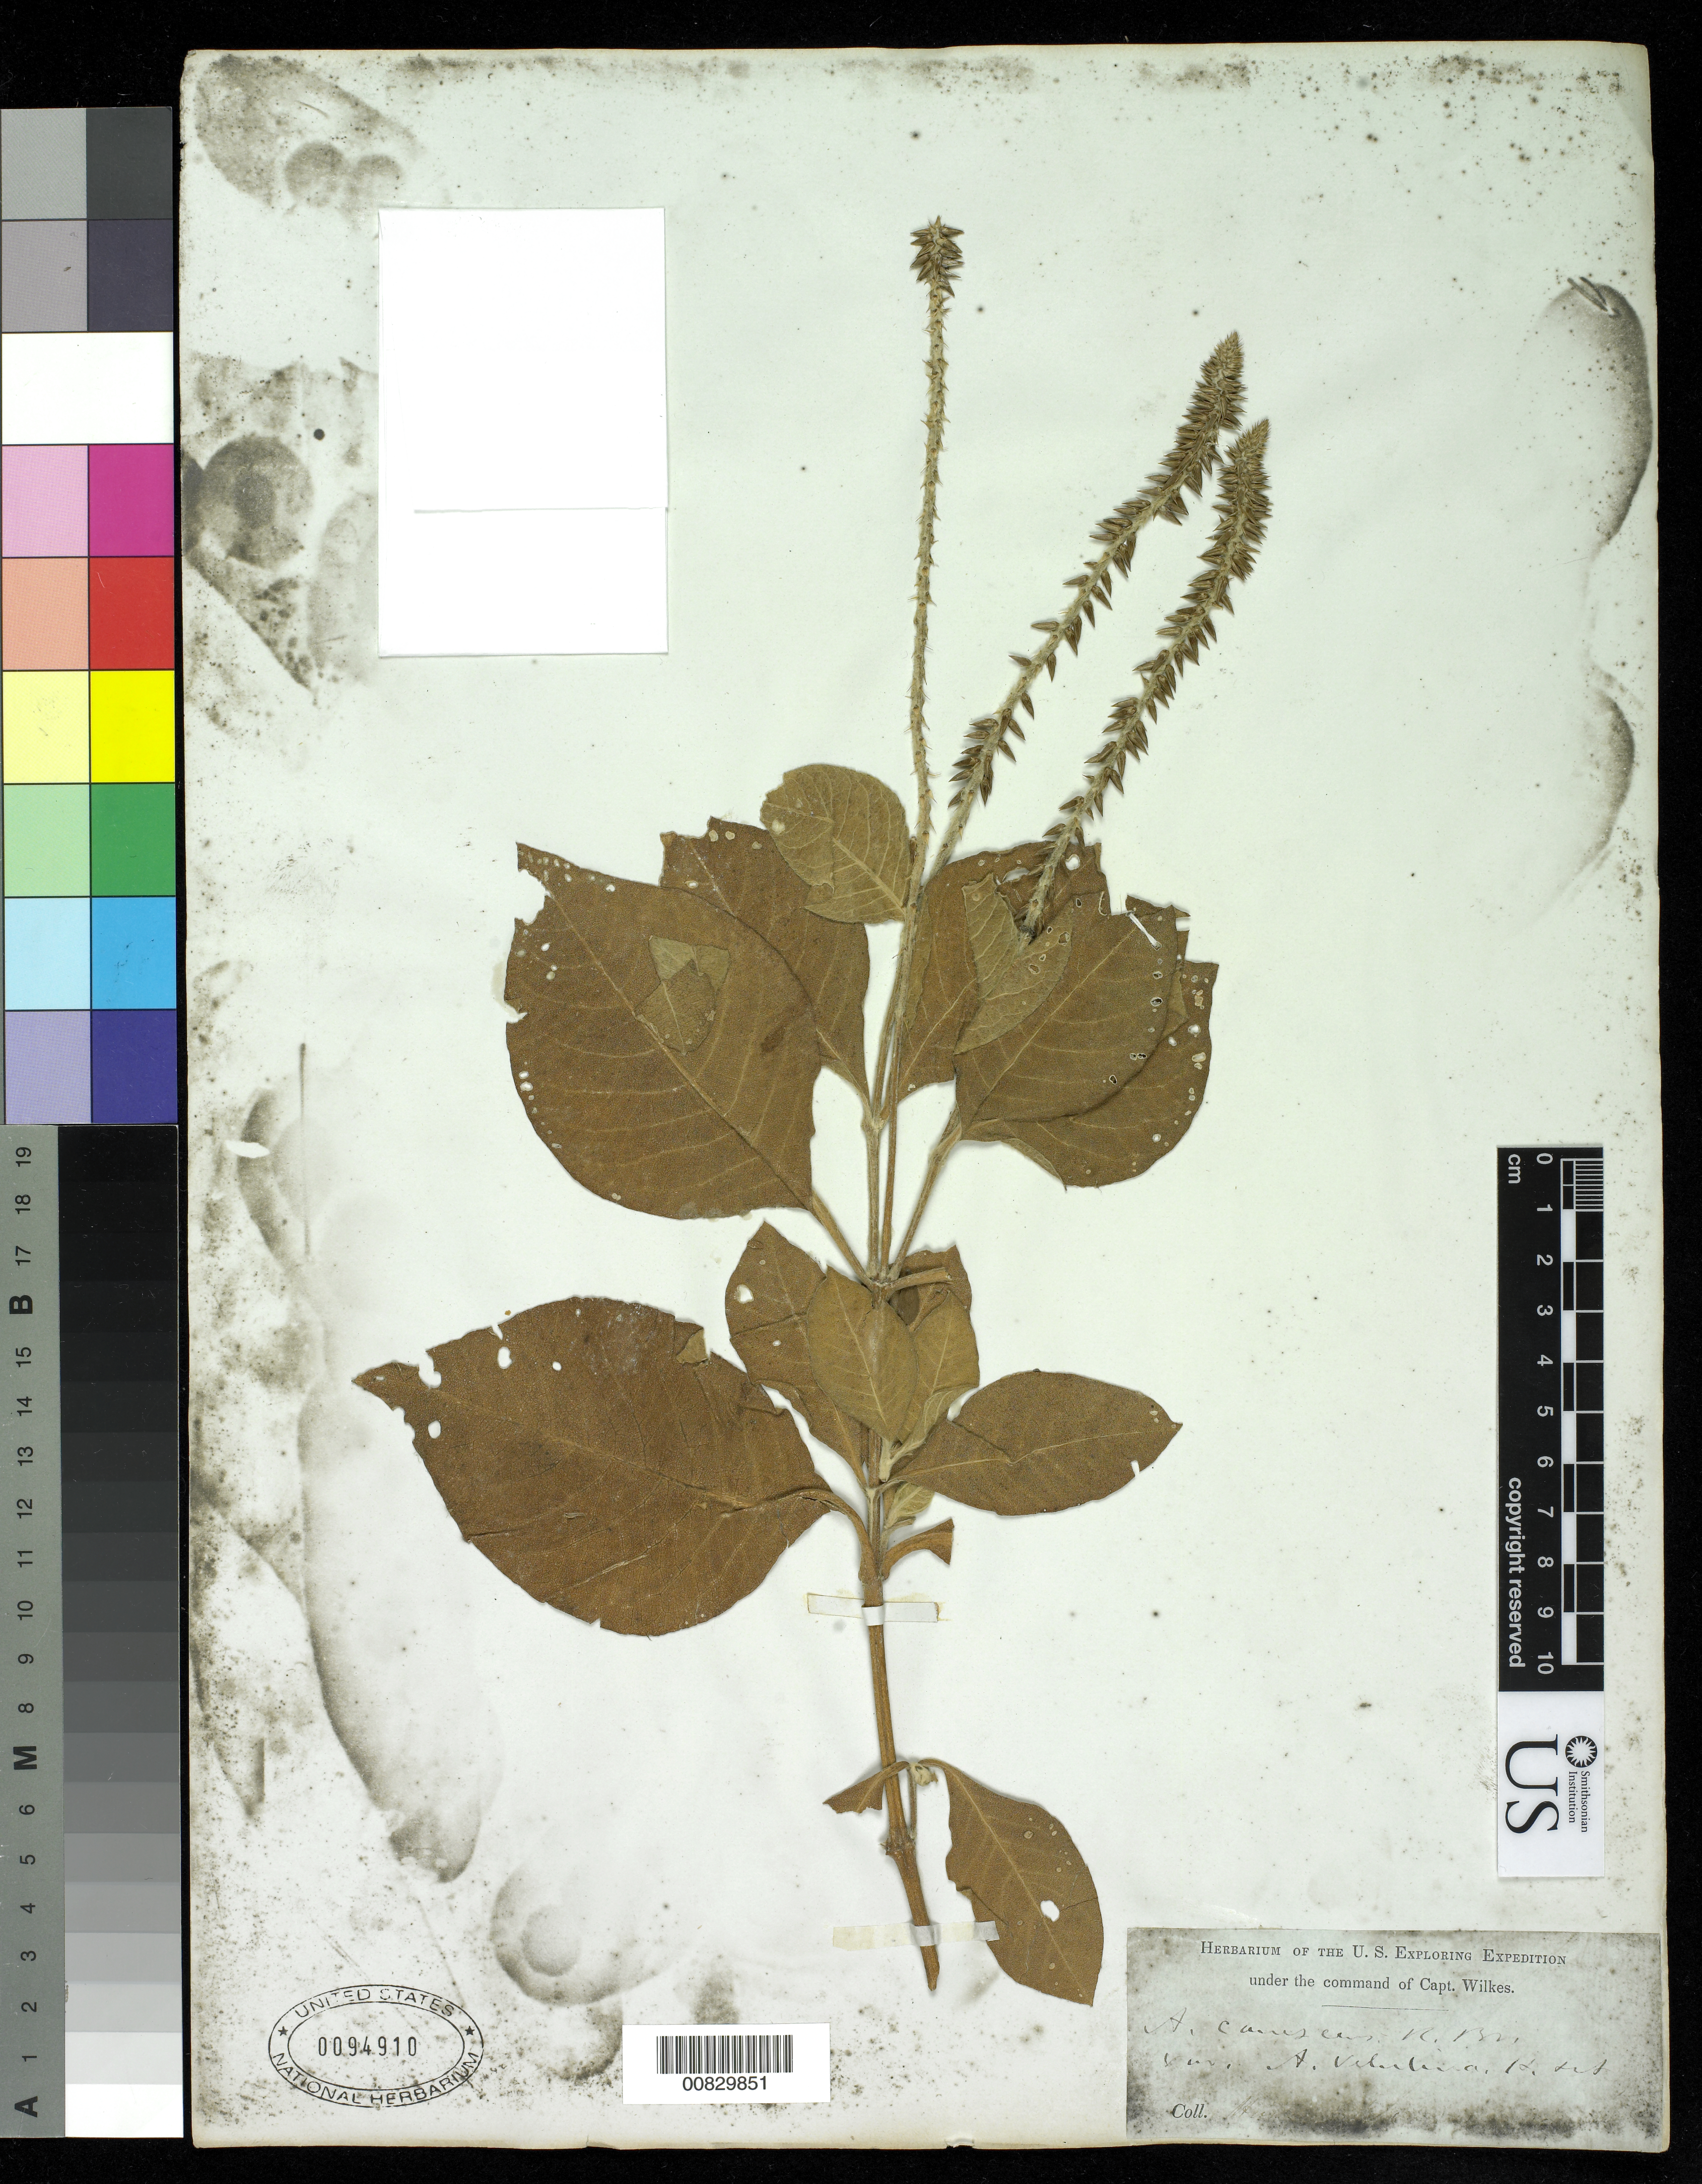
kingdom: Plantae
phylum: Tracheophyta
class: Magnoliopsida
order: Caryophyllales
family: Amaranthaceae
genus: Achyranthes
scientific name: Achyranthes aspera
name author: L.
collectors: Wilkes Explor. Exped.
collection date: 1838/1842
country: Australia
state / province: New South Wales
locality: Hunter's River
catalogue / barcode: US 94910